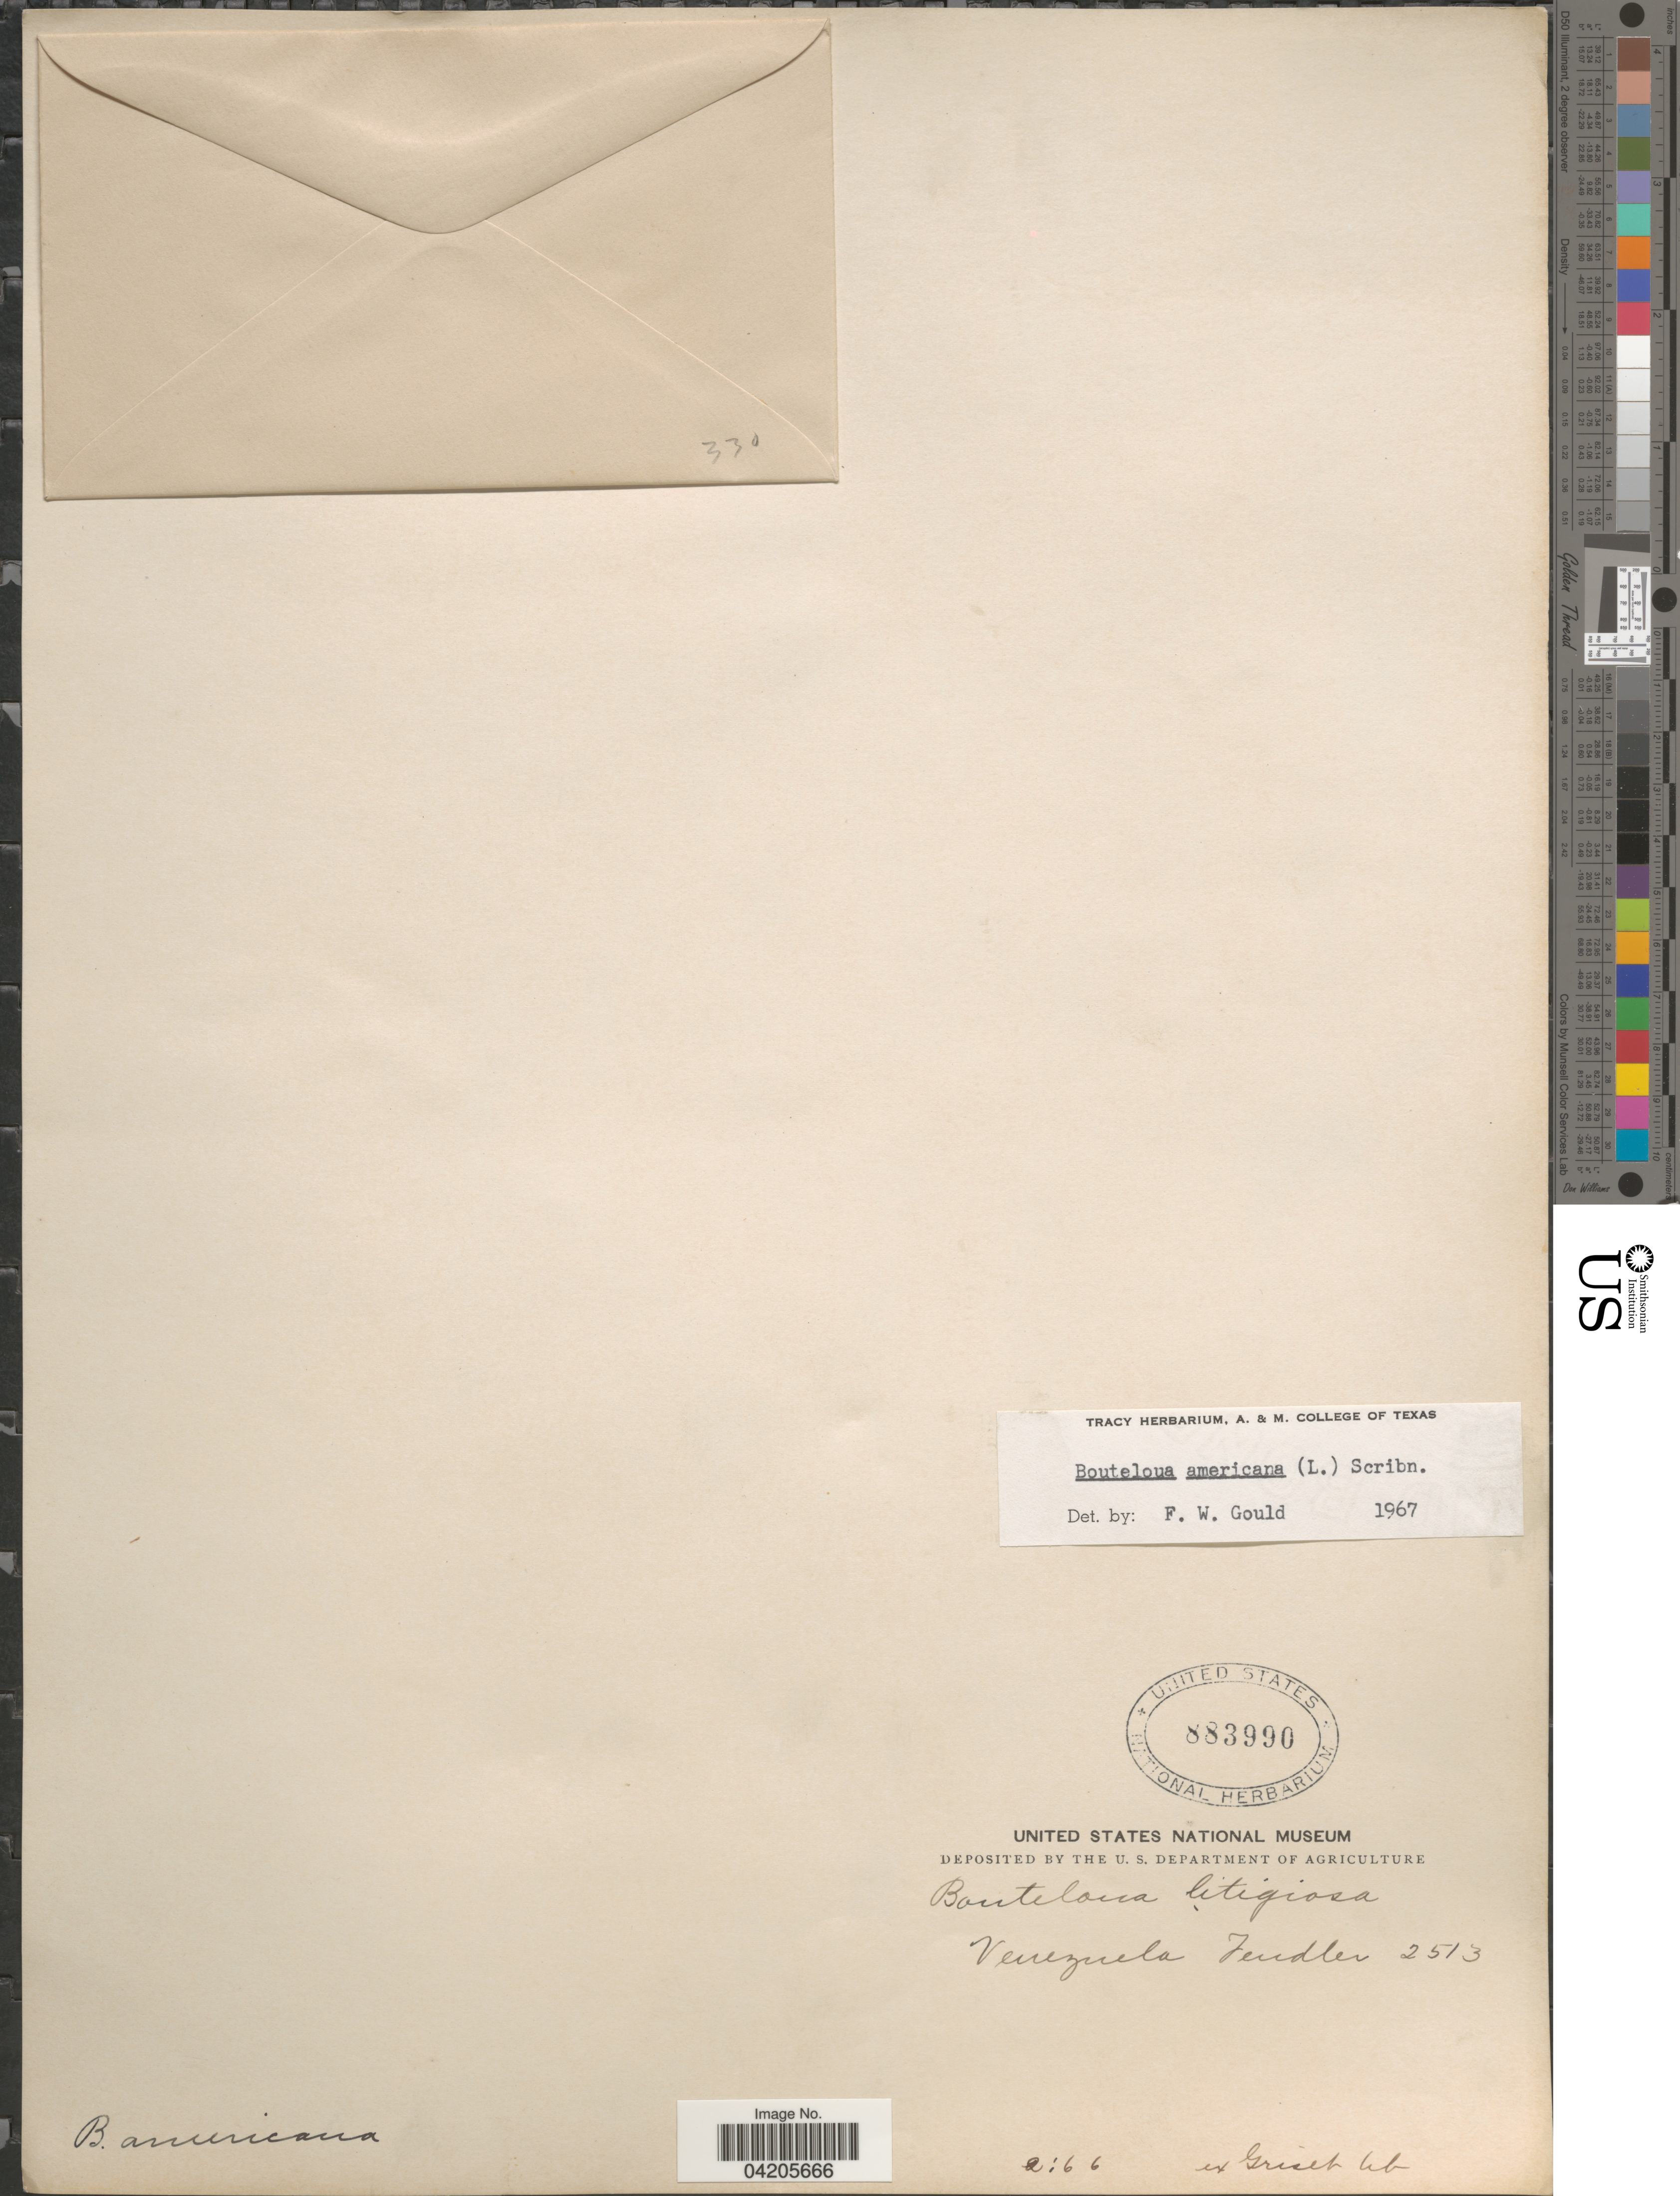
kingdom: Plantae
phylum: Tracheophyta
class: Liliopsida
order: Poales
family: Poaceae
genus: Bouteloua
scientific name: Bouteloua americana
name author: (L.) Scribn.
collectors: -. Fendler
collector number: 2513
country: Venezuela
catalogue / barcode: US 883990